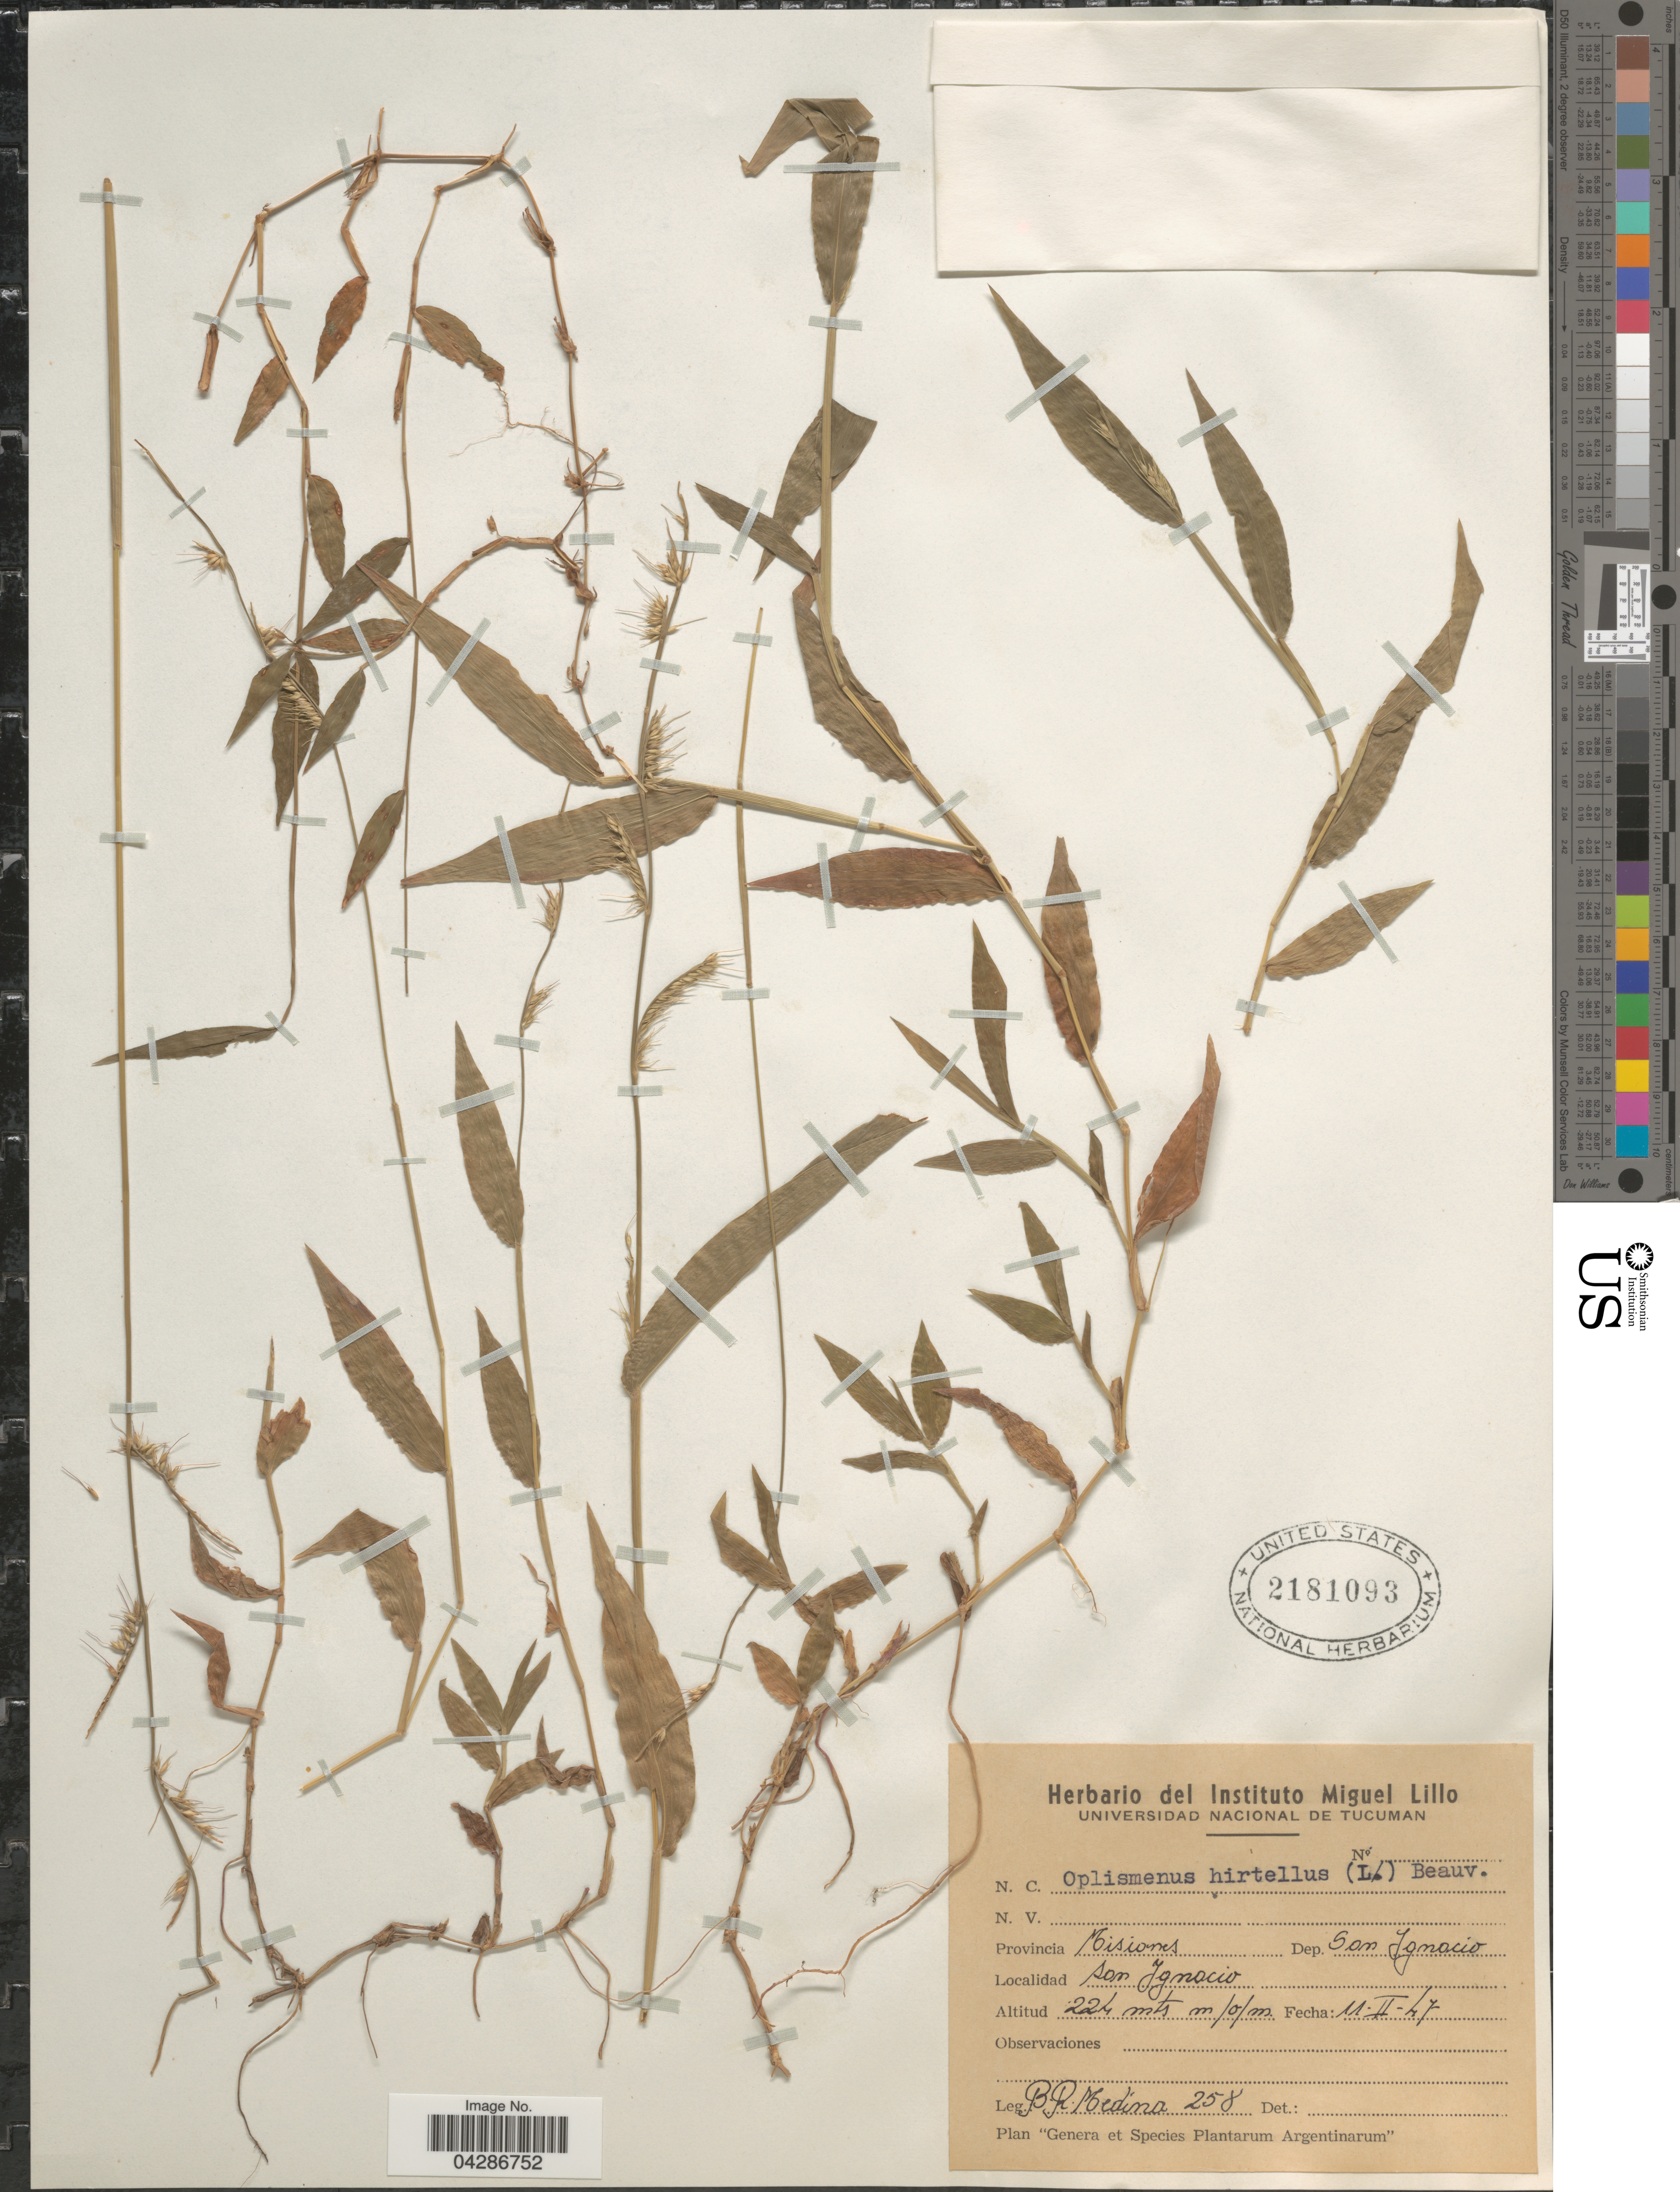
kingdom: Plantae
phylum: Tracheophyta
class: Liliopsida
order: Poales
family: Poaceae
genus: Oplismenus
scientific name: Oplismenus hirtellus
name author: (L.) P. Beauv.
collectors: B. Medina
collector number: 258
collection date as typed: Transcribed d/m/y: 11/2/47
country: Argentina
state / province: Misiones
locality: Dep. San Ignacio. San Ignacio.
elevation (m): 224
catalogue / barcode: US 2181093